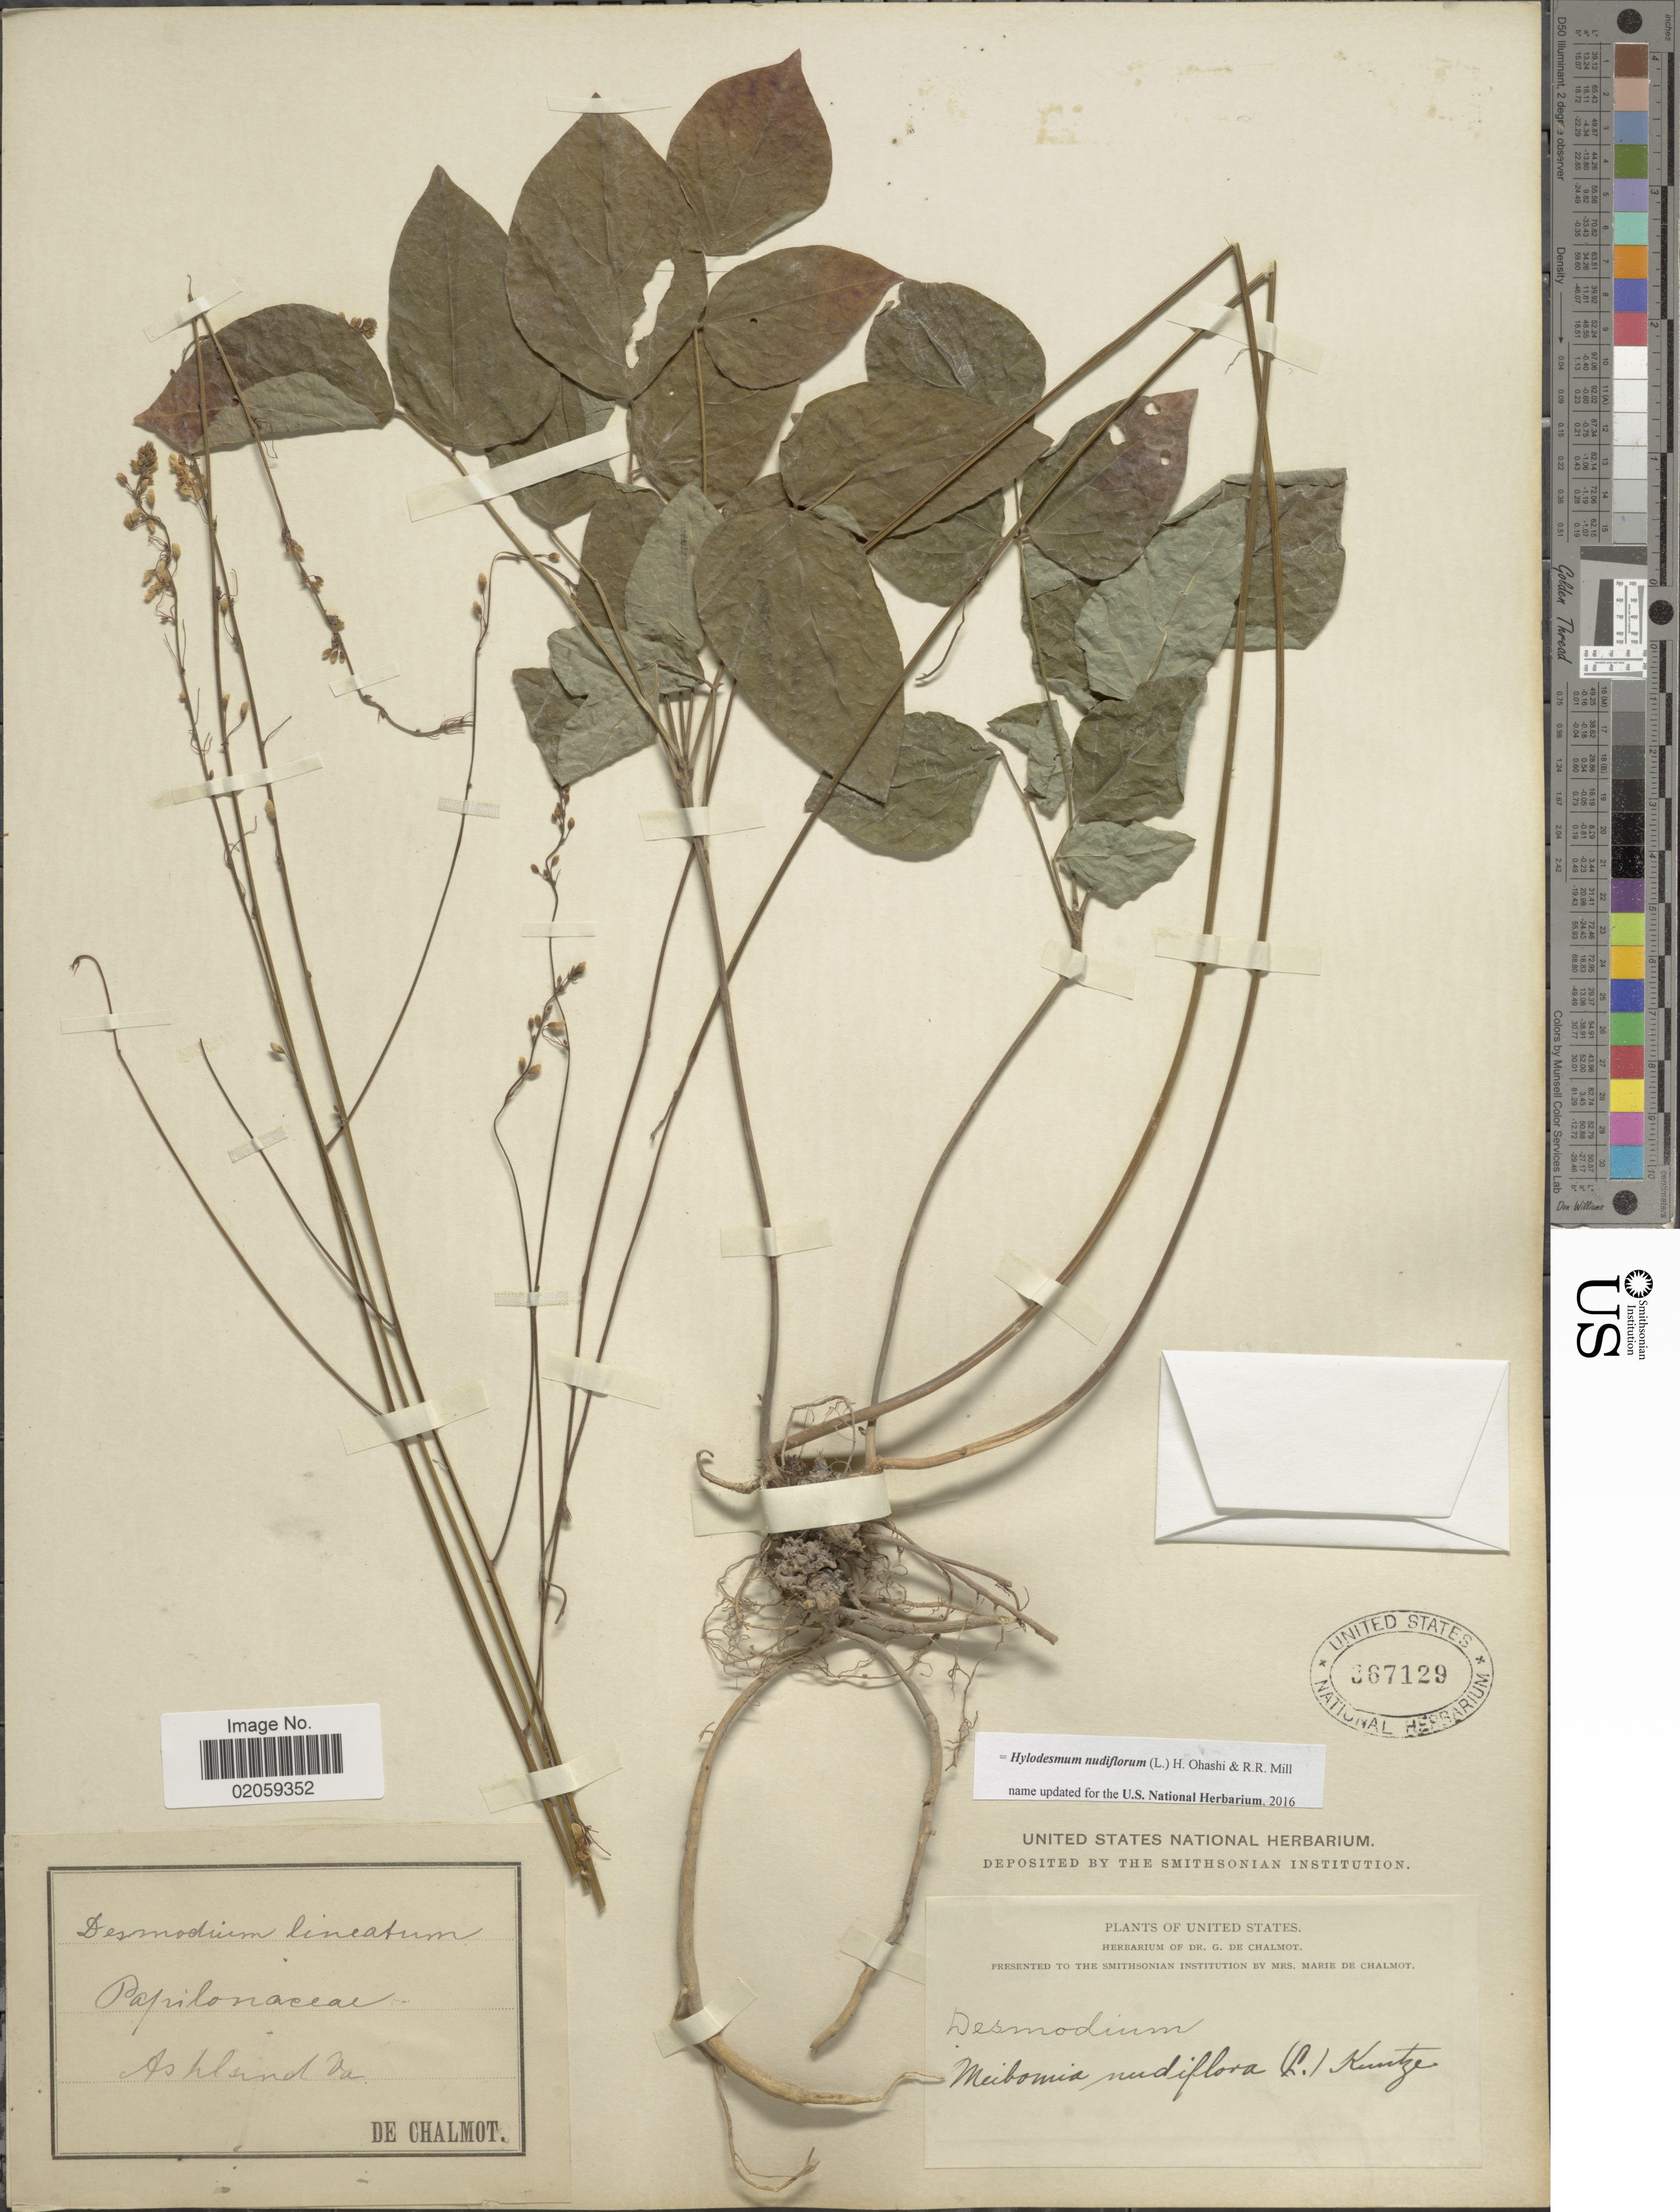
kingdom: Plantae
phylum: Tracheophyta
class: Magnoliopsida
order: Fabales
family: Fabaceae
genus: Hylodesmum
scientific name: Hylodesmum nudiflorum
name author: (L.) H. Ohashi & R.R. Mill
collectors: G. de Chalmot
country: United States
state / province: Virginia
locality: Asplund, Va.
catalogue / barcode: US 367129